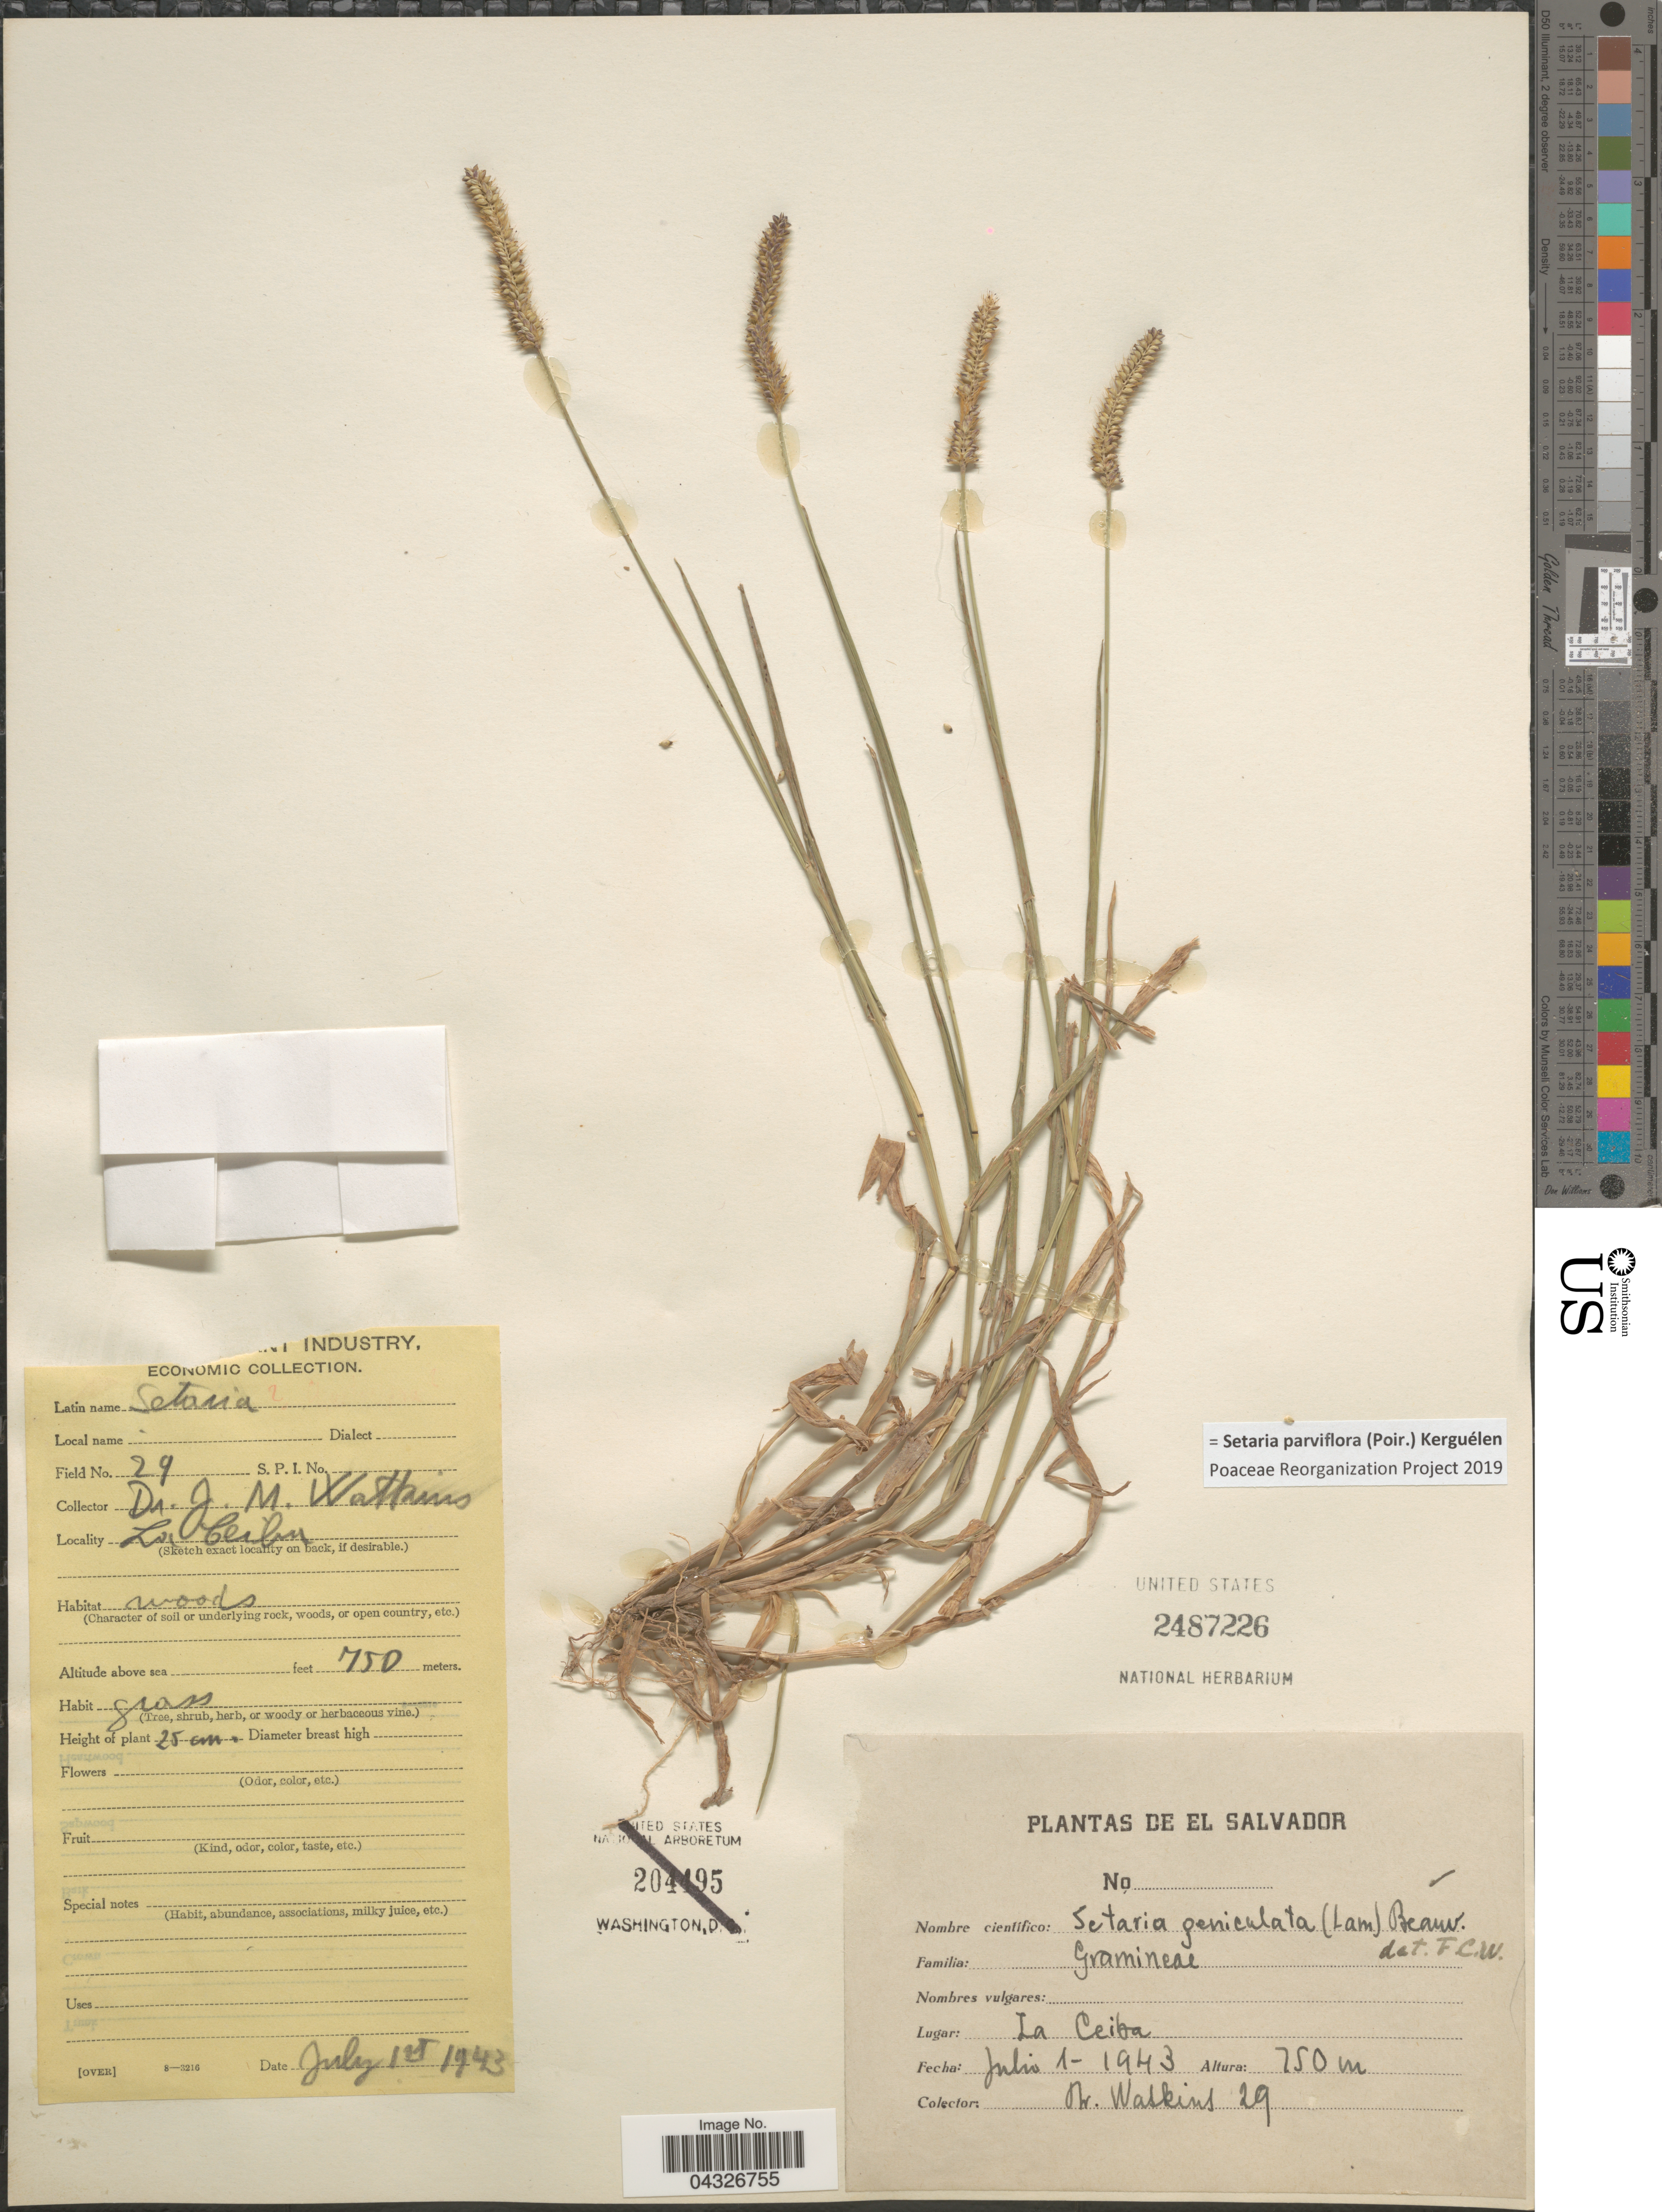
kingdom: Plantae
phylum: Tracheophyta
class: Liliopsida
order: Poales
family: Poaceae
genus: Setaria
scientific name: Setaria parviflora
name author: (Poir.) Kerguélen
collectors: J. Watkins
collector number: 29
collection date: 1943-07-01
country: El Salvador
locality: La Ceiba.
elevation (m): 750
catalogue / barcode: US 2487226